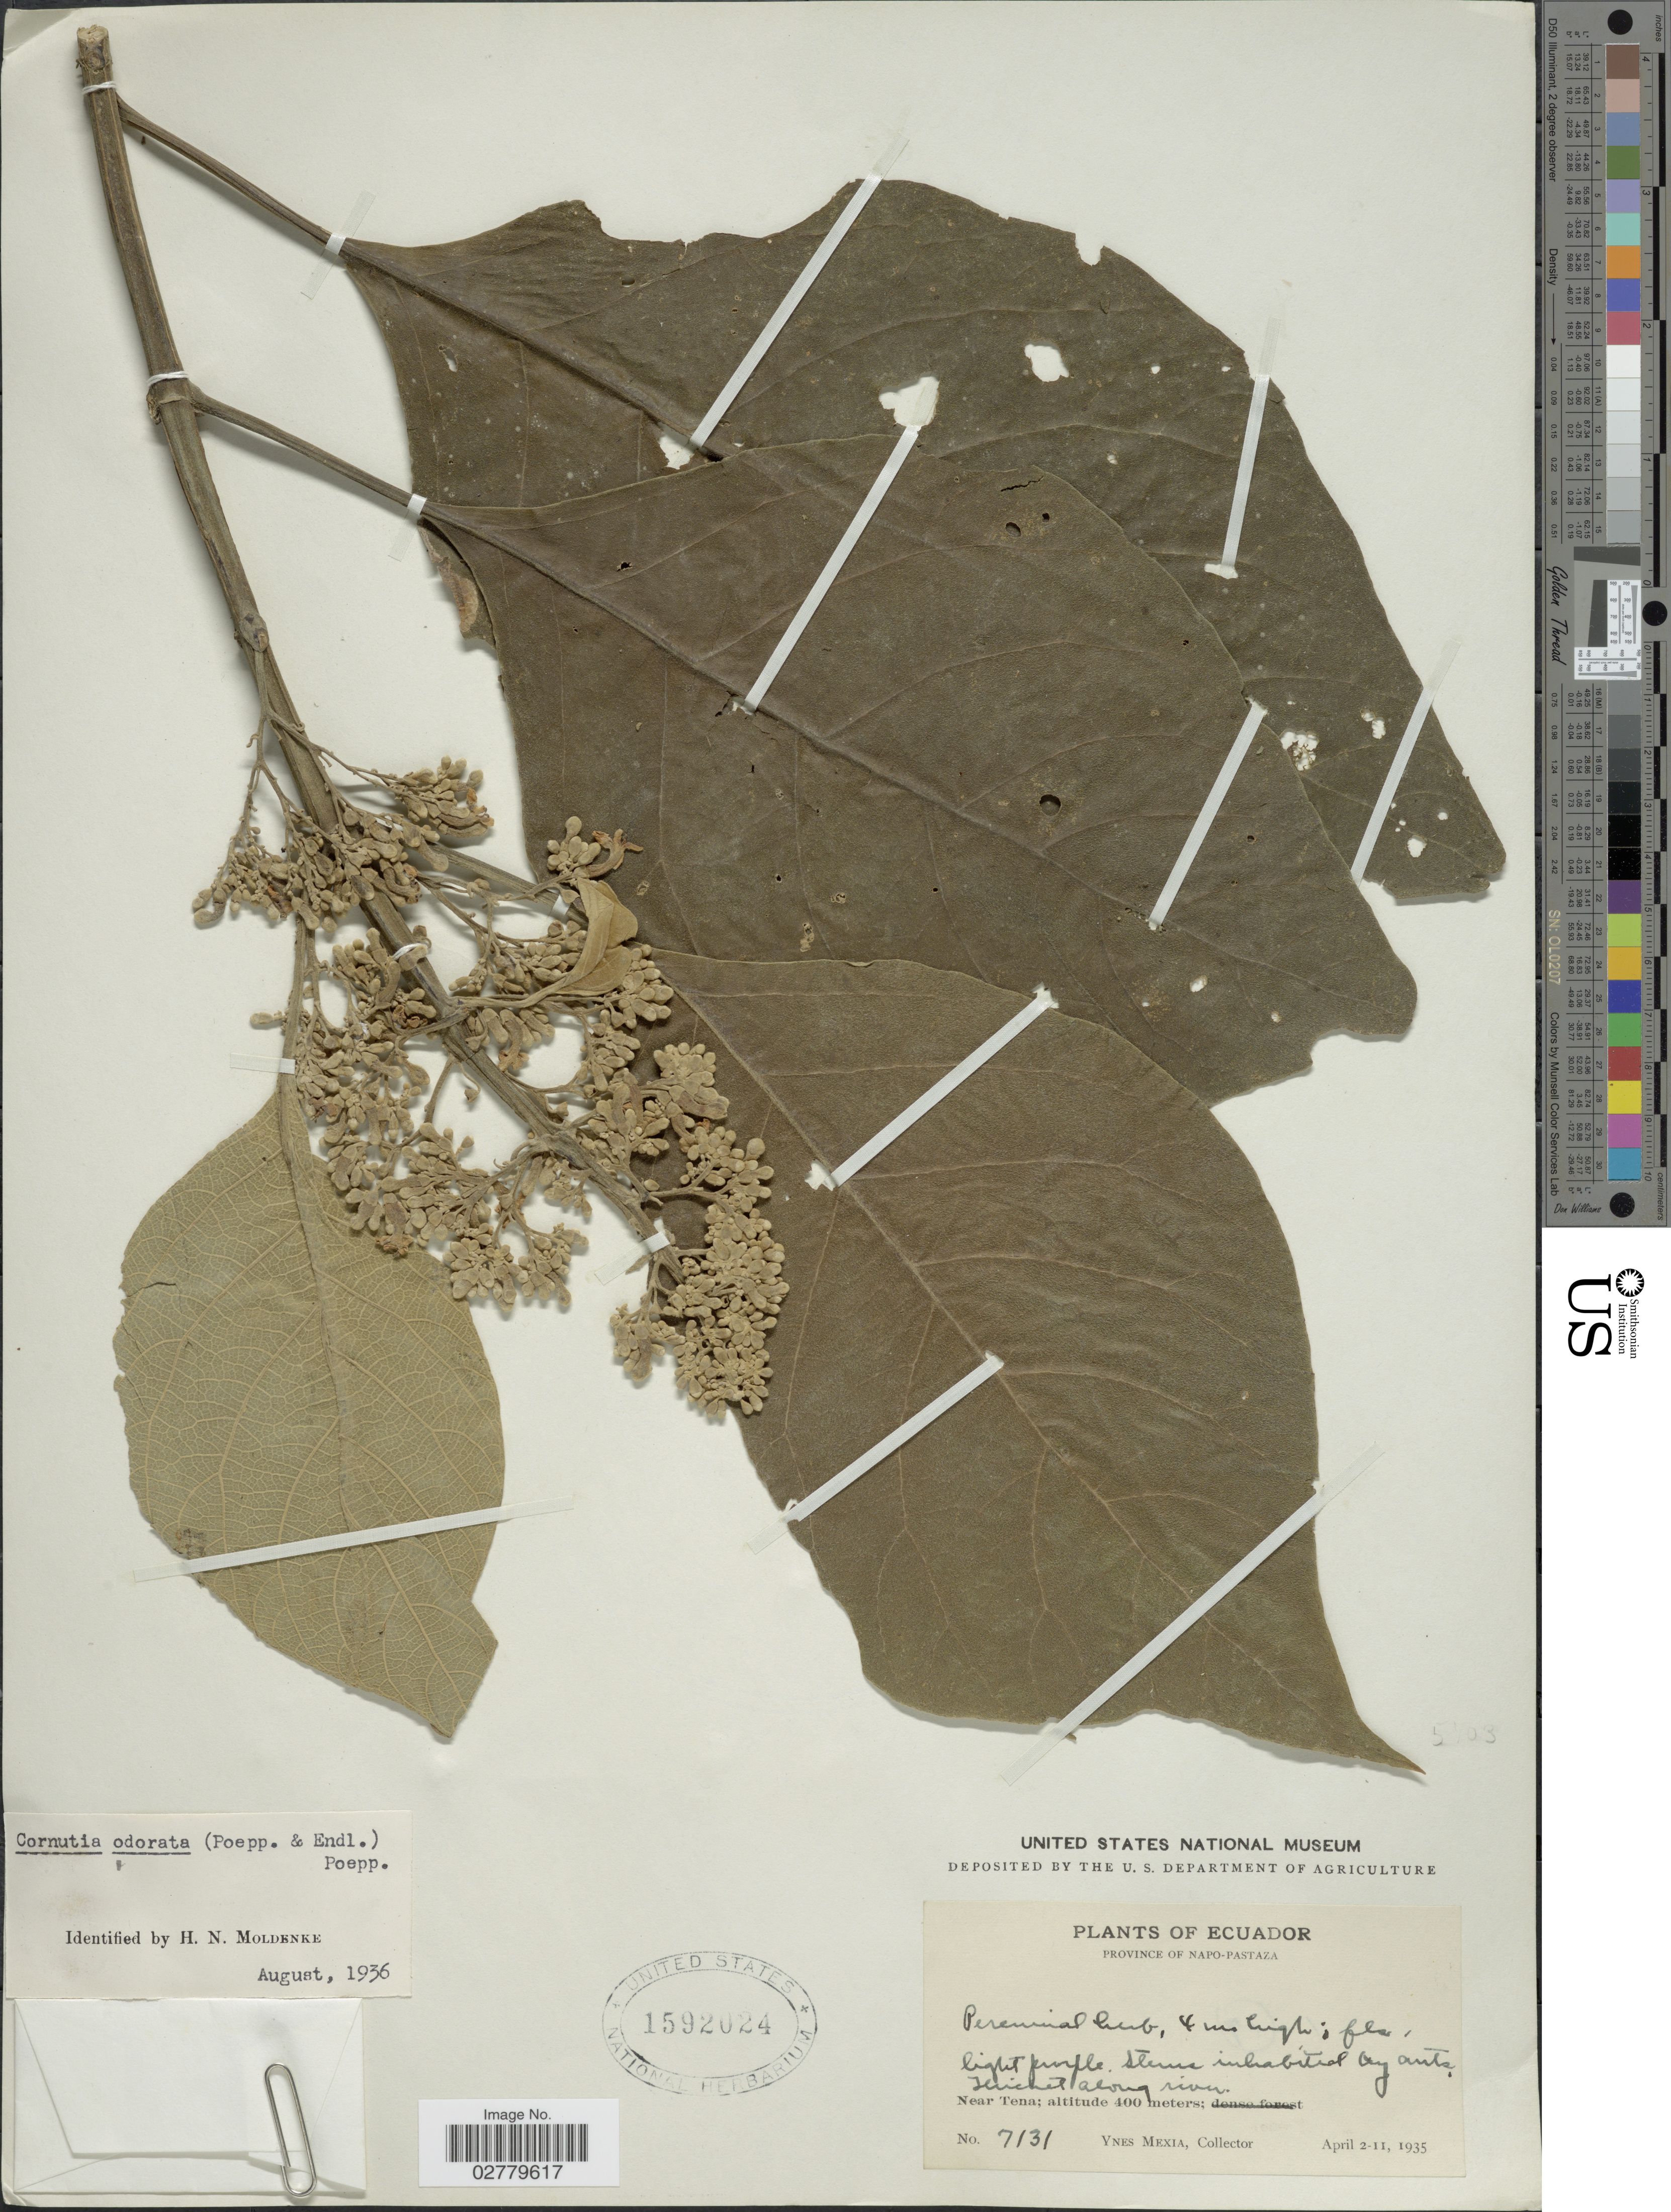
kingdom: Plantae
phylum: Tracheophyta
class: Magnoliopsida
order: Lamiales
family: Lamiaceae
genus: Cornutia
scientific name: Cornutia odorata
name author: (Poepp.) Schauer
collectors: Y. Mexia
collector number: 7131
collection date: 1935-04-02/1935-04-11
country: Ecuador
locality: Province of Napo-Pastaza. Near Tena.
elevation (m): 400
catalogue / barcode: US 1592024